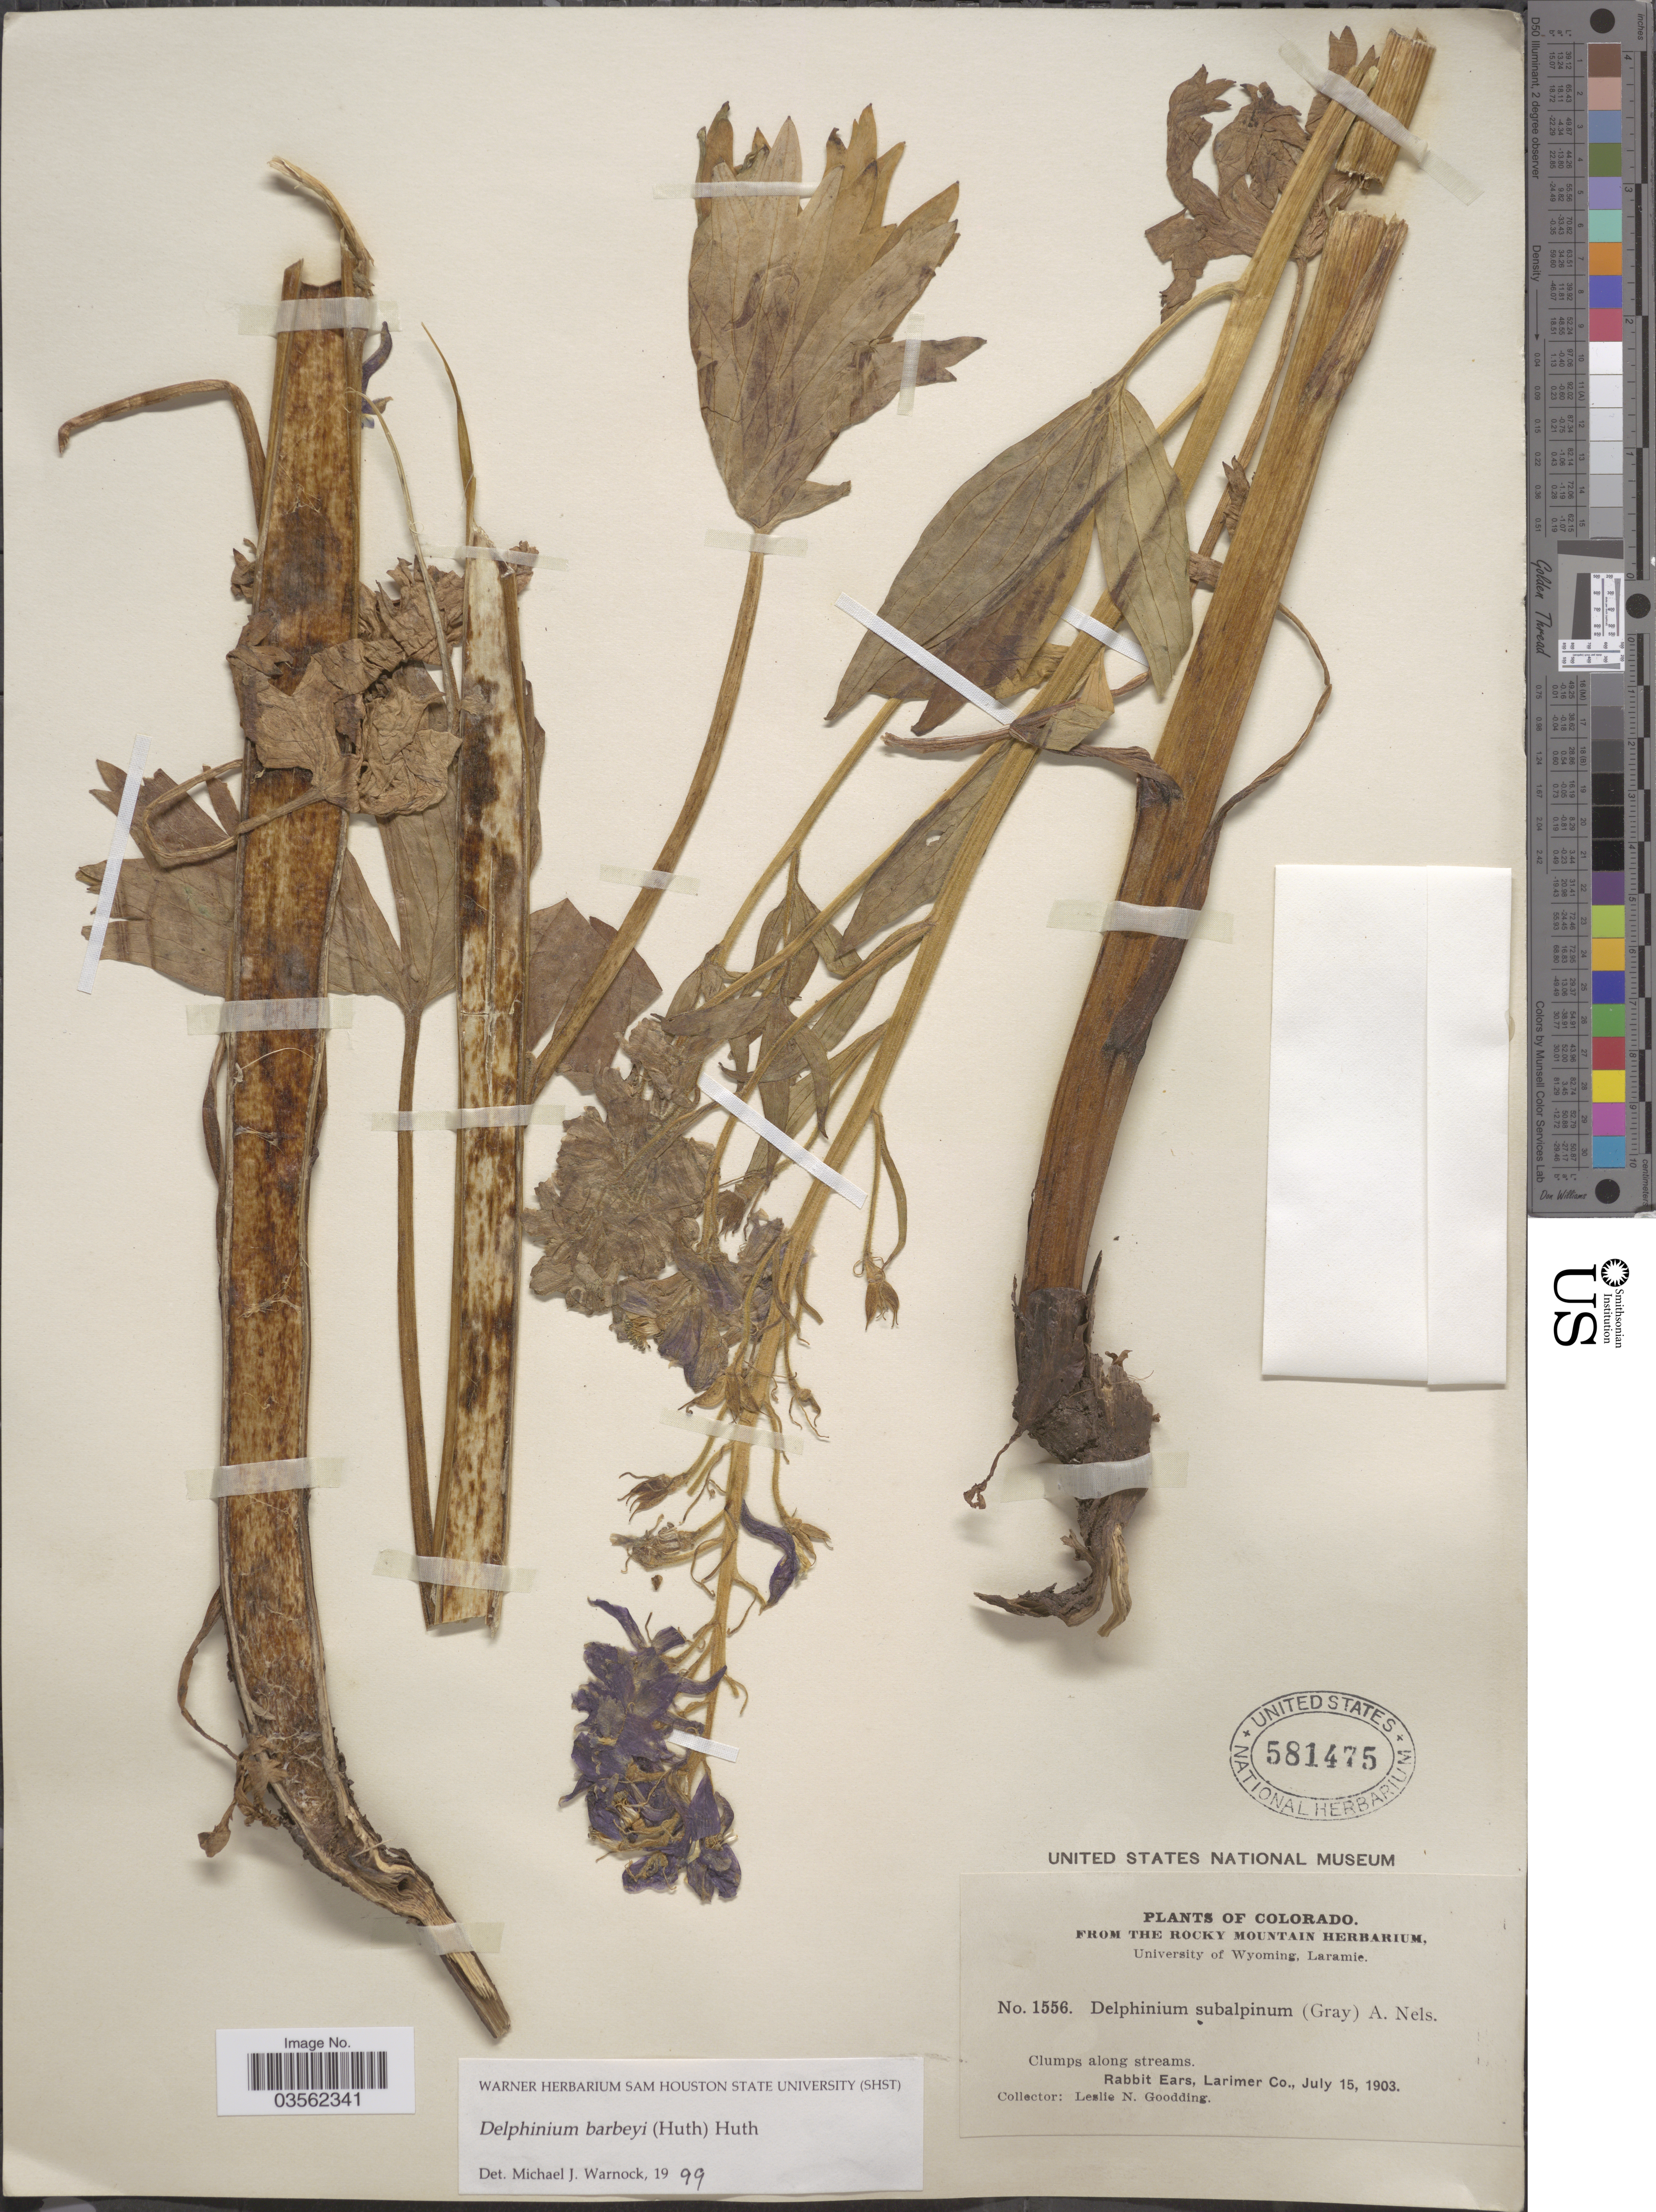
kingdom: Plantae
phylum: Tracheophyta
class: Magnoliopsida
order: Ranunculales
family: Ranunculaceae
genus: Delphinium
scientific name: Delphinium barbeyi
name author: (Huth) Huth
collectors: L. N. Goodding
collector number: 1556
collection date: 1903-07-15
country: United States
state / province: Colorado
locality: Rabbit Ears, Larimer Co.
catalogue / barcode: US 581475